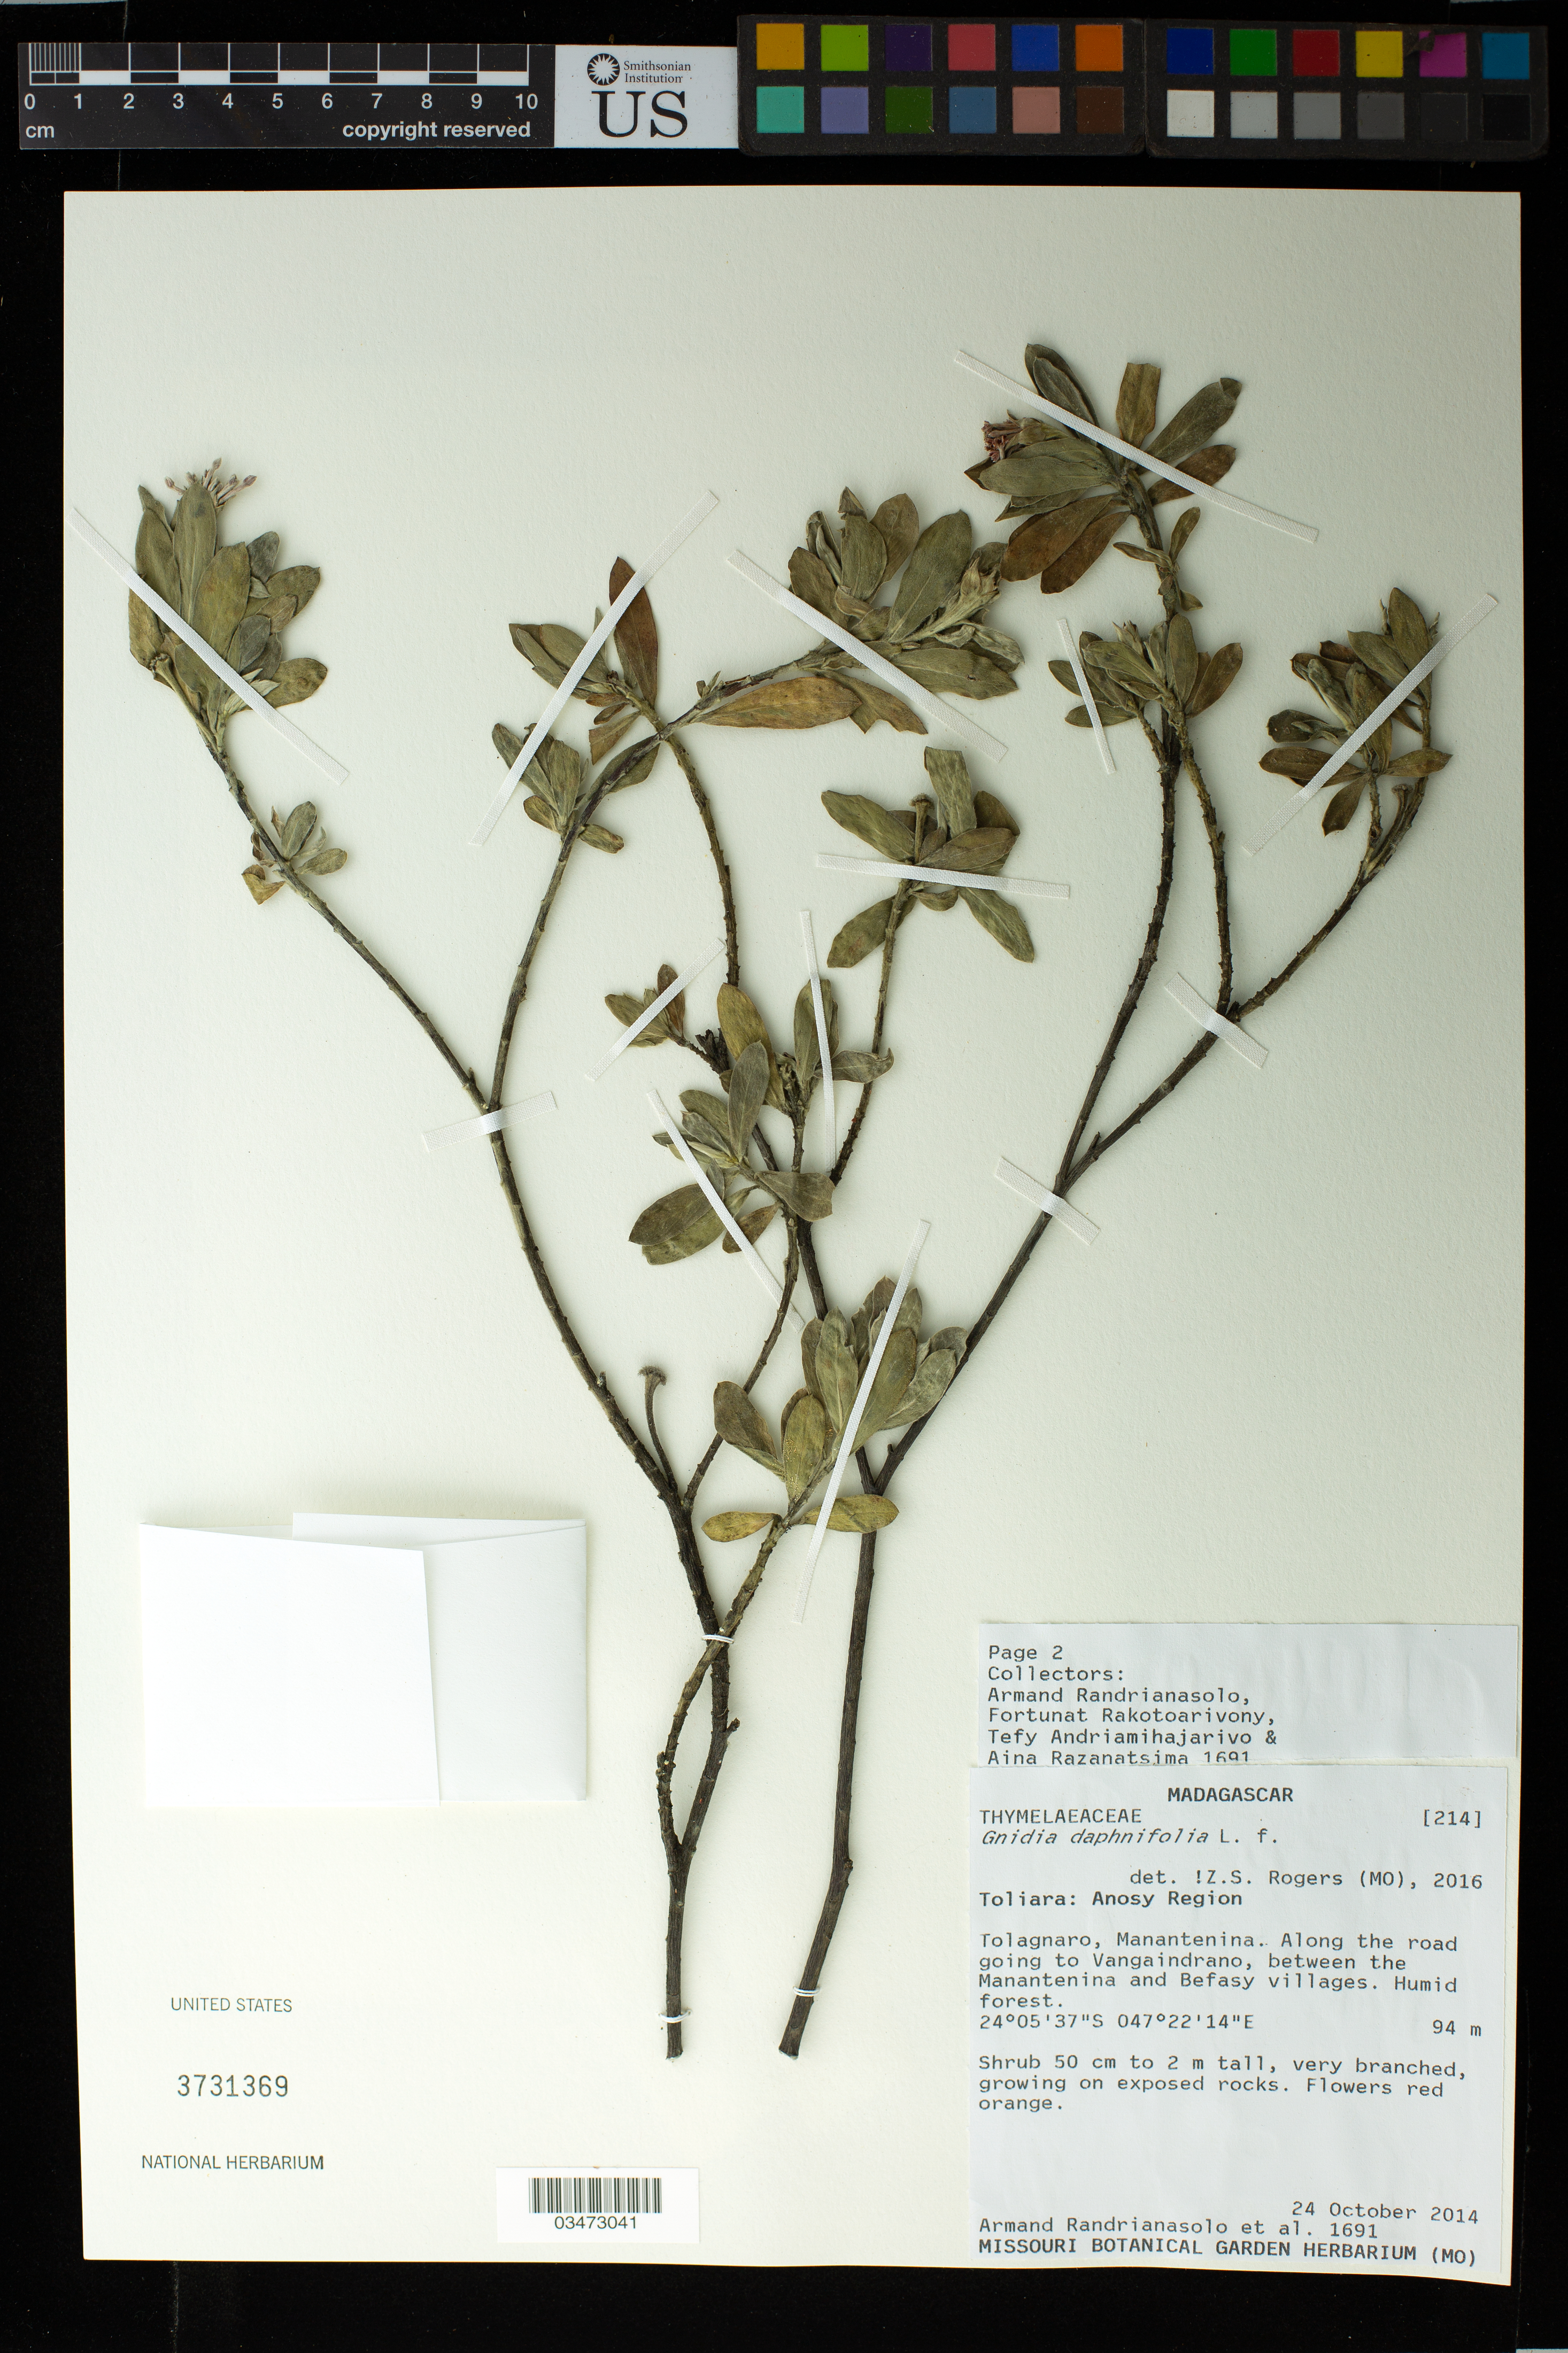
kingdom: Plantae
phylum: Tracheophyta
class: Magnoliopsida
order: Malvales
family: Thymelaeaceae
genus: Lasiosiphon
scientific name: Lasiosiphon daphnifolius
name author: (L. f.) Boatwr. & J.C. Manning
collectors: A. Randrianasolo et al.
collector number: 1691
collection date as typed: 24 Oct 2014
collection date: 2014-10-24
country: Madagascar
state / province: Anosy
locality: Anosy Region Tolagnaro, Manantenina. Along the road going to Vangaindrano, between the Manantenina and Befasy villages.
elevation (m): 94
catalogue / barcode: US 3731369